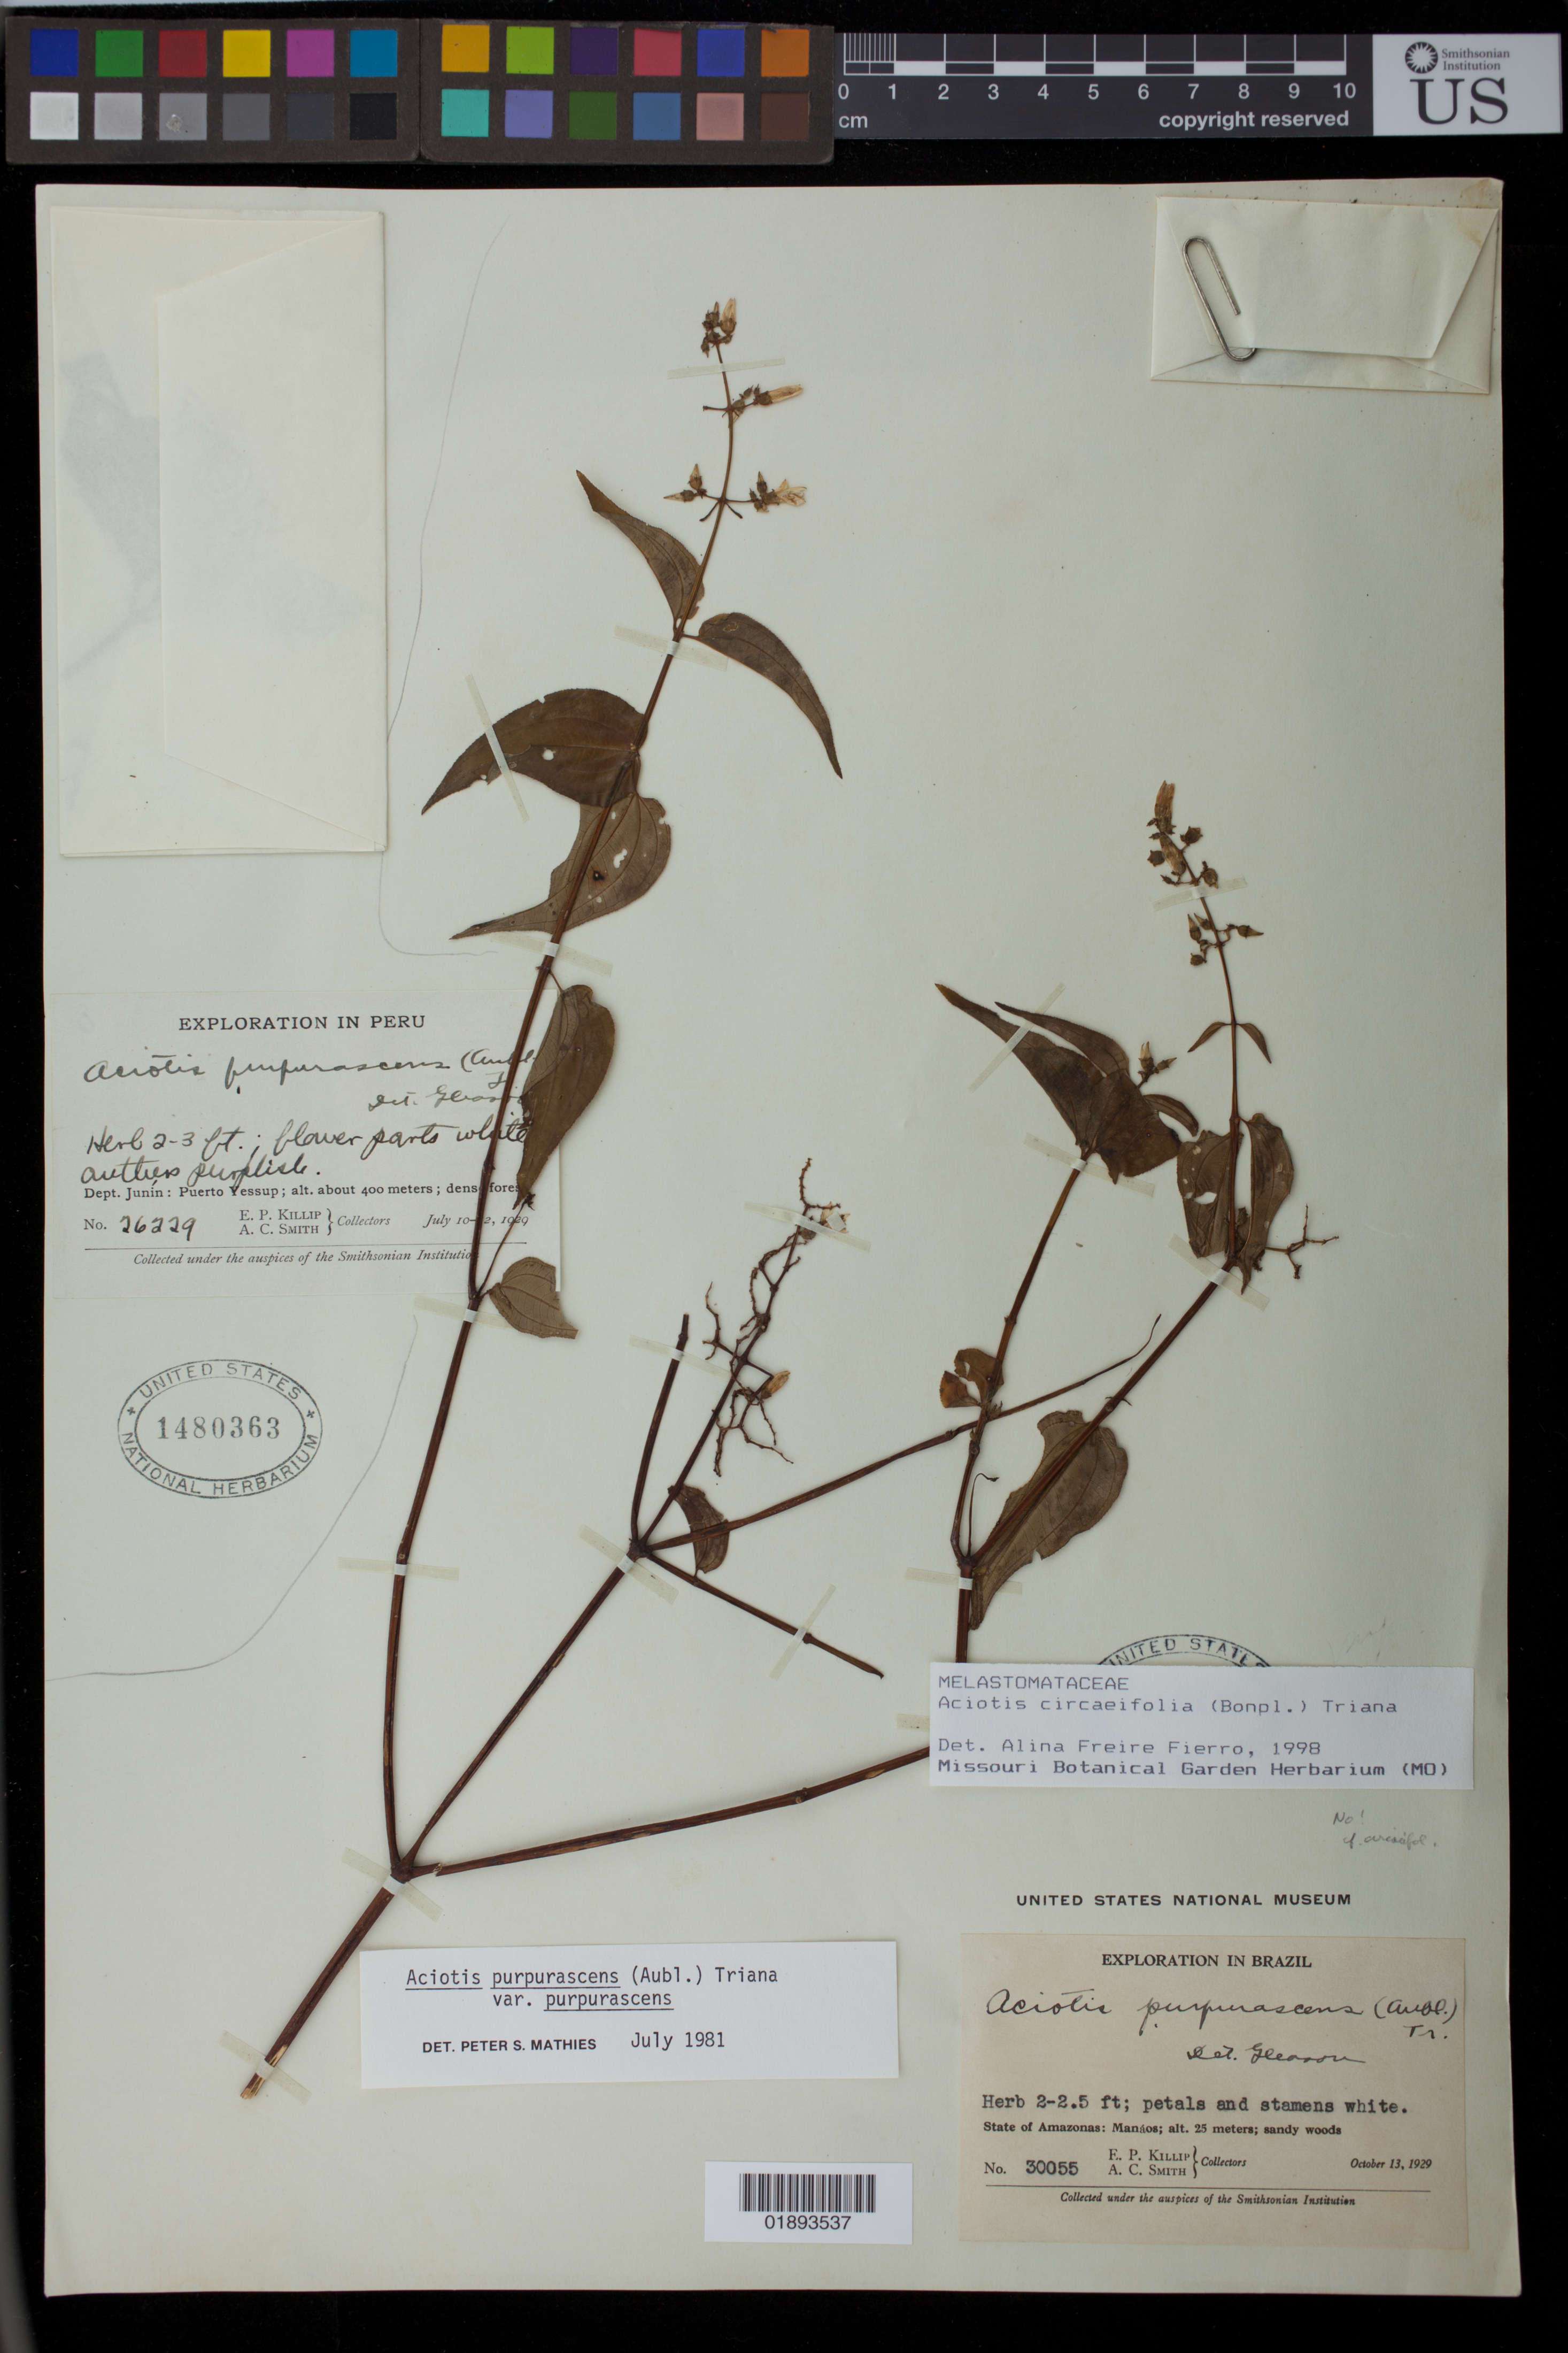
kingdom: Plantae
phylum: Tracheophyta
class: Magnoliopsida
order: Myrtales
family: Melastomataceae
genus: Aciotis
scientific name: Aciotis circaeifolia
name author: (Bonpl.) Triana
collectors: E. P. Killip & A. C. Smith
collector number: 30055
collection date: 1929-10-13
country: Brazil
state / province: Amazonas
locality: Manaos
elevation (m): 25